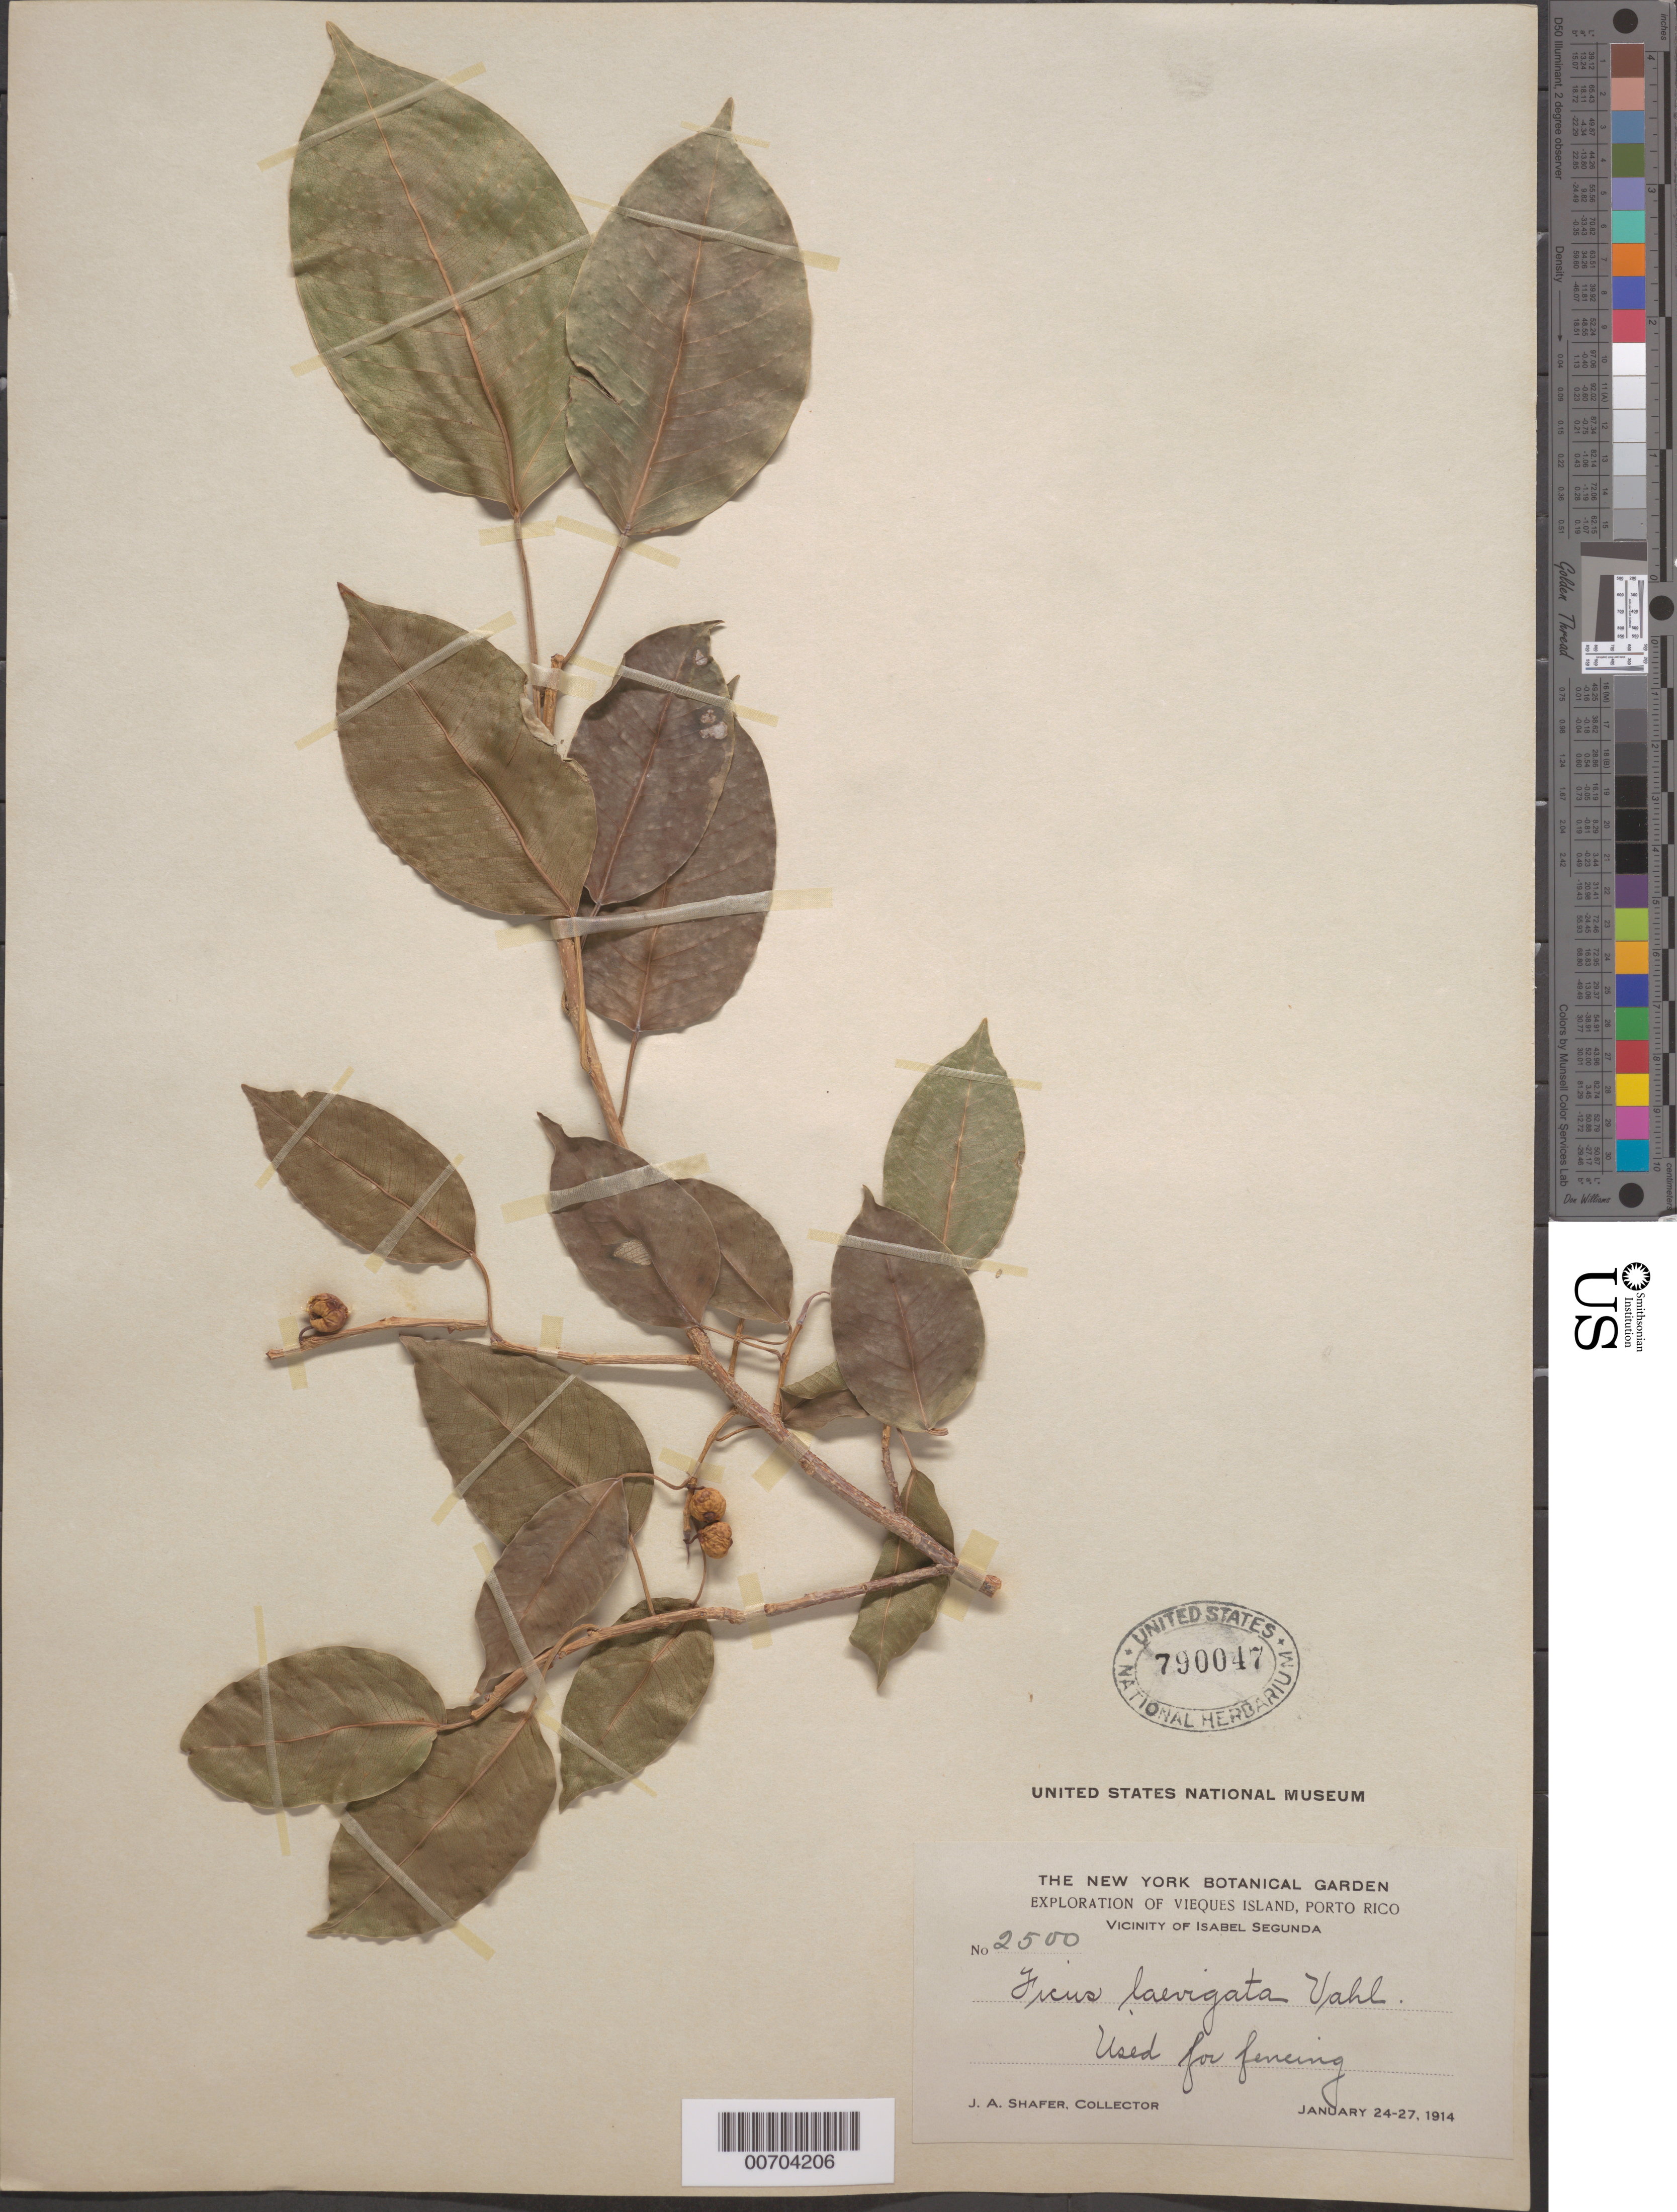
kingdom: Plantae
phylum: Tracheophyta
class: Magnoliopsida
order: Rosales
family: Moraceae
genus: Ficus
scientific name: Ficus laevigata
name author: Vahl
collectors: J. A. Shafer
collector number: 2500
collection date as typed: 24 Jan 1914 to 27 Jan 1914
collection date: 1914-01-24/1914-01-27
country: Puerto Rico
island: Vieques Island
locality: Isabel Sequnda, vic of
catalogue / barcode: US 790047